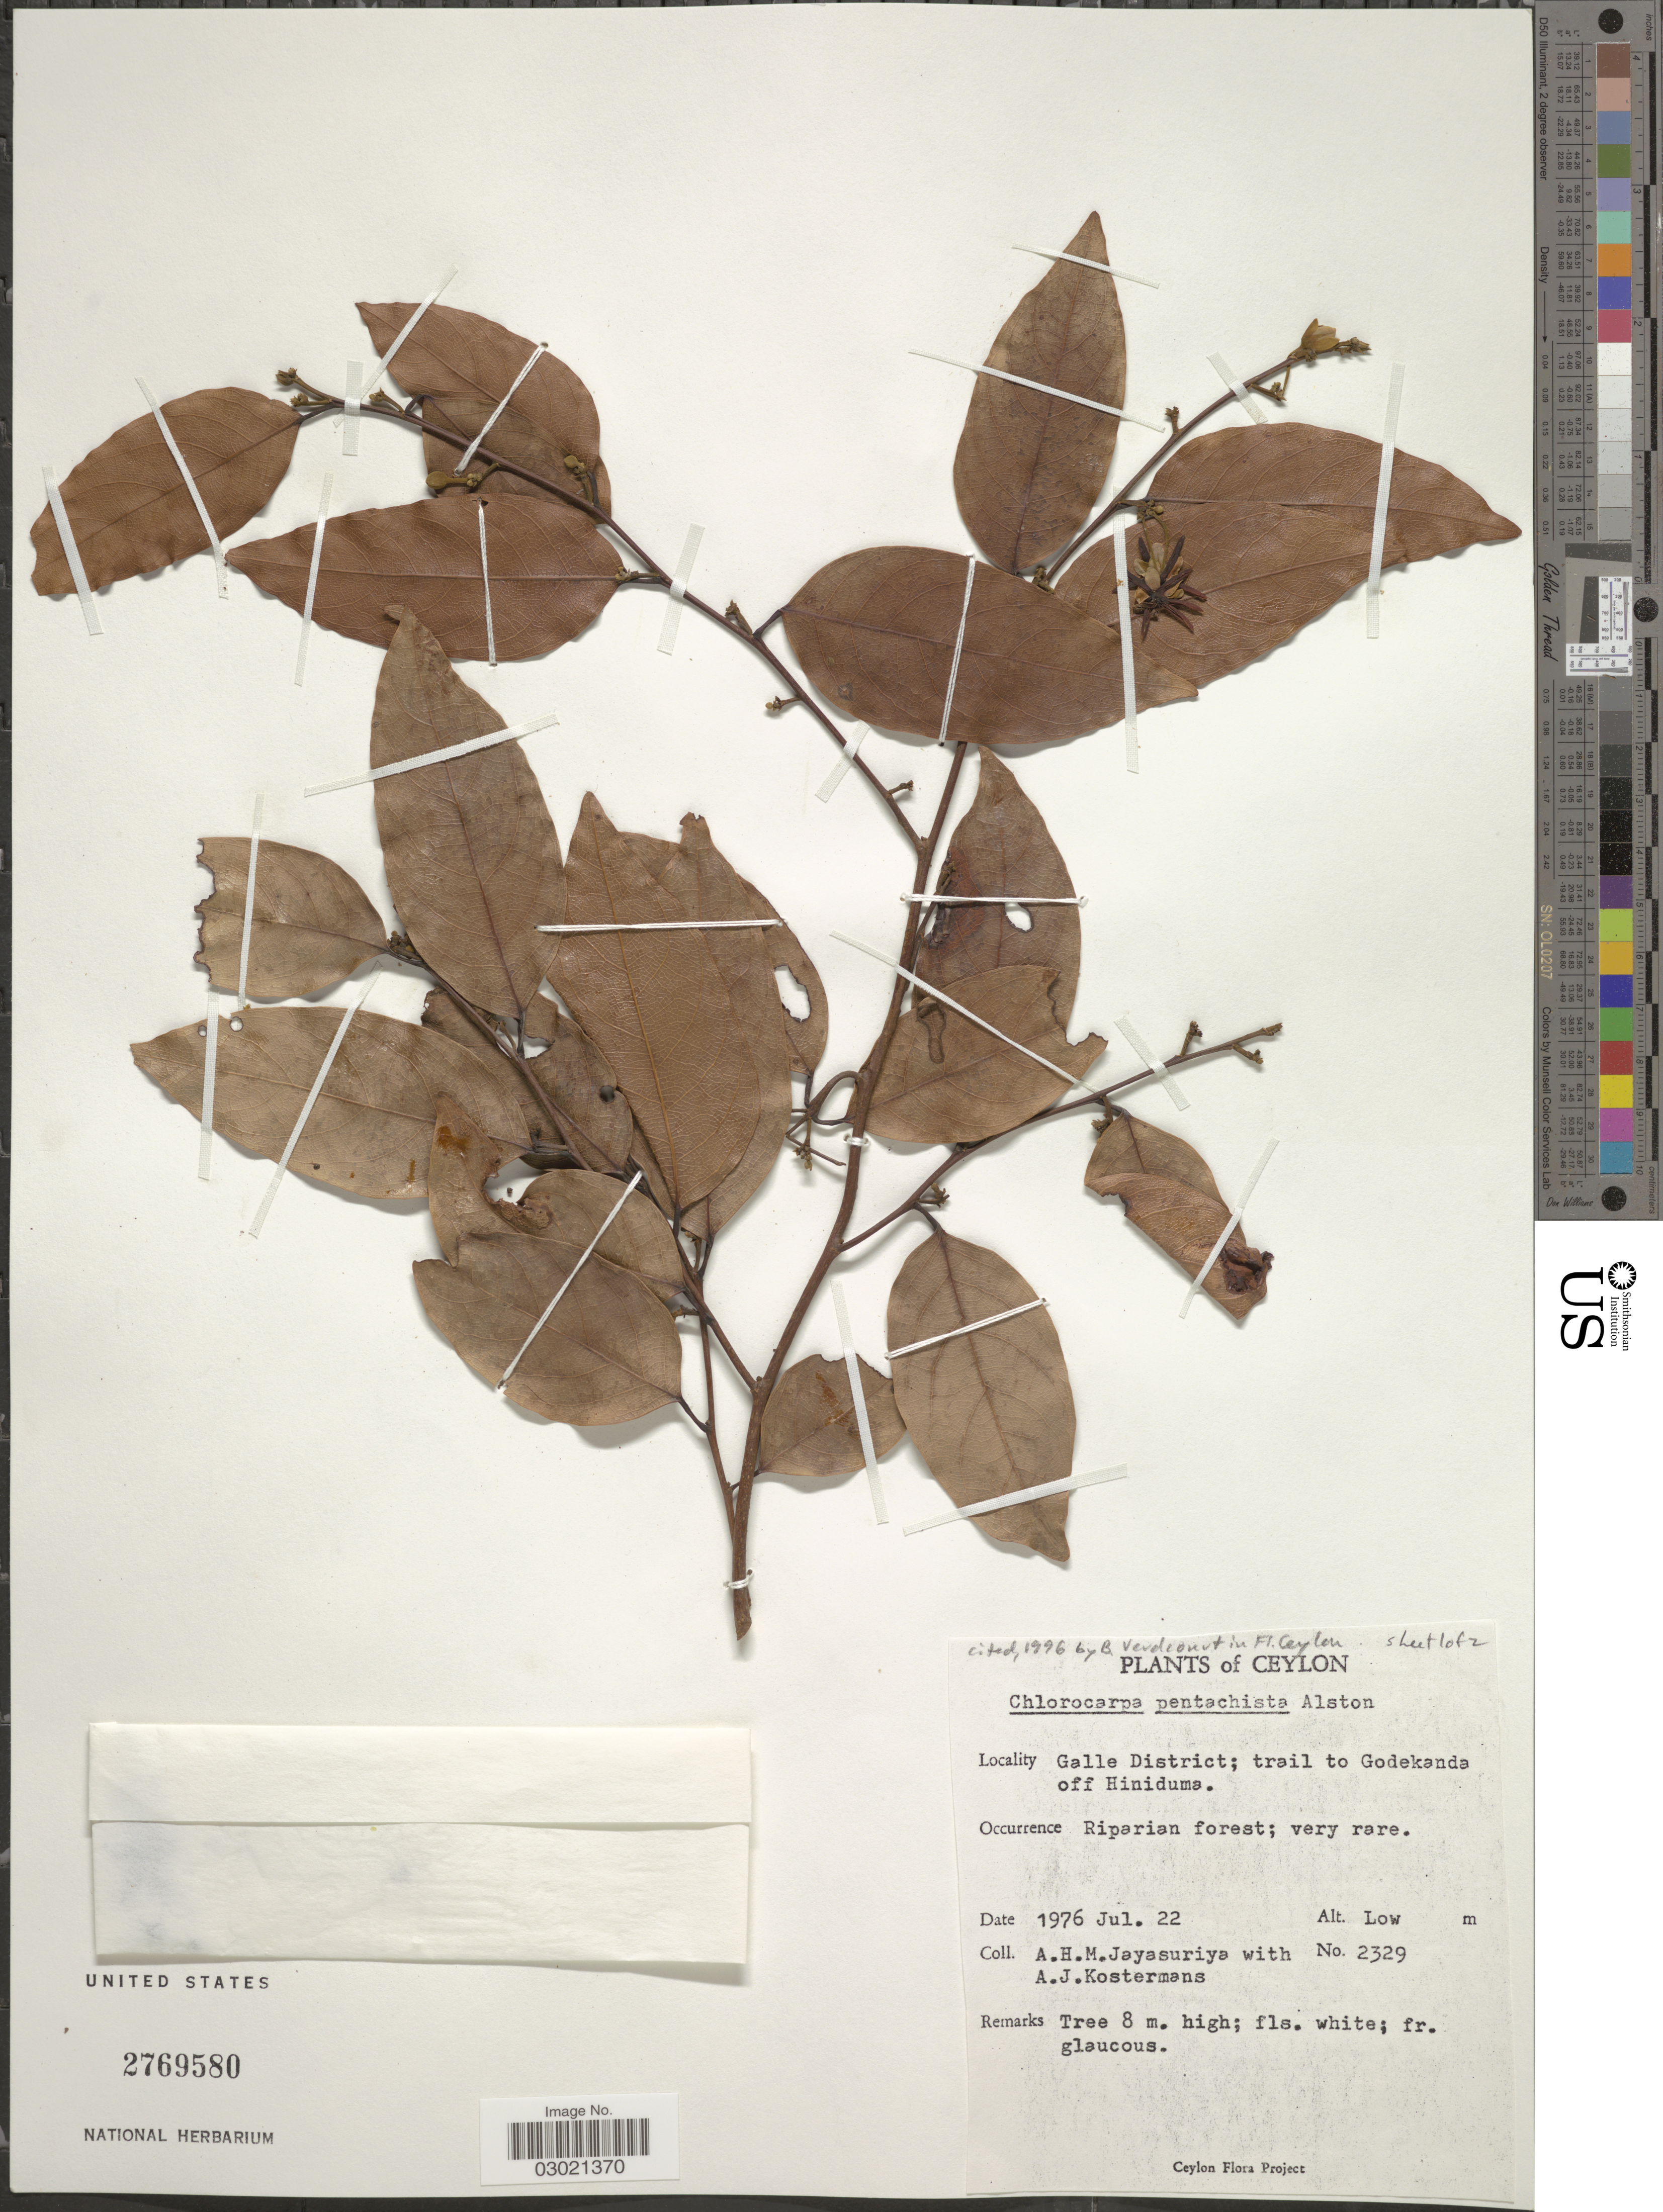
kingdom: Plantae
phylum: Tracheophyta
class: Magnoliopsida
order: Malpighiales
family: Achariaceae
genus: Chlorocarpa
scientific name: Chlorocarpa pentaschista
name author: Alston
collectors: A. H. Jayasuriya & A. J. G. Kostermans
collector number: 2329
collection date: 1976-07-22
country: Sri Lanka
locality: Ceylon. Galle District; trail to Godekanda off Hiniduma.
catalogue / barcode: US 2769580